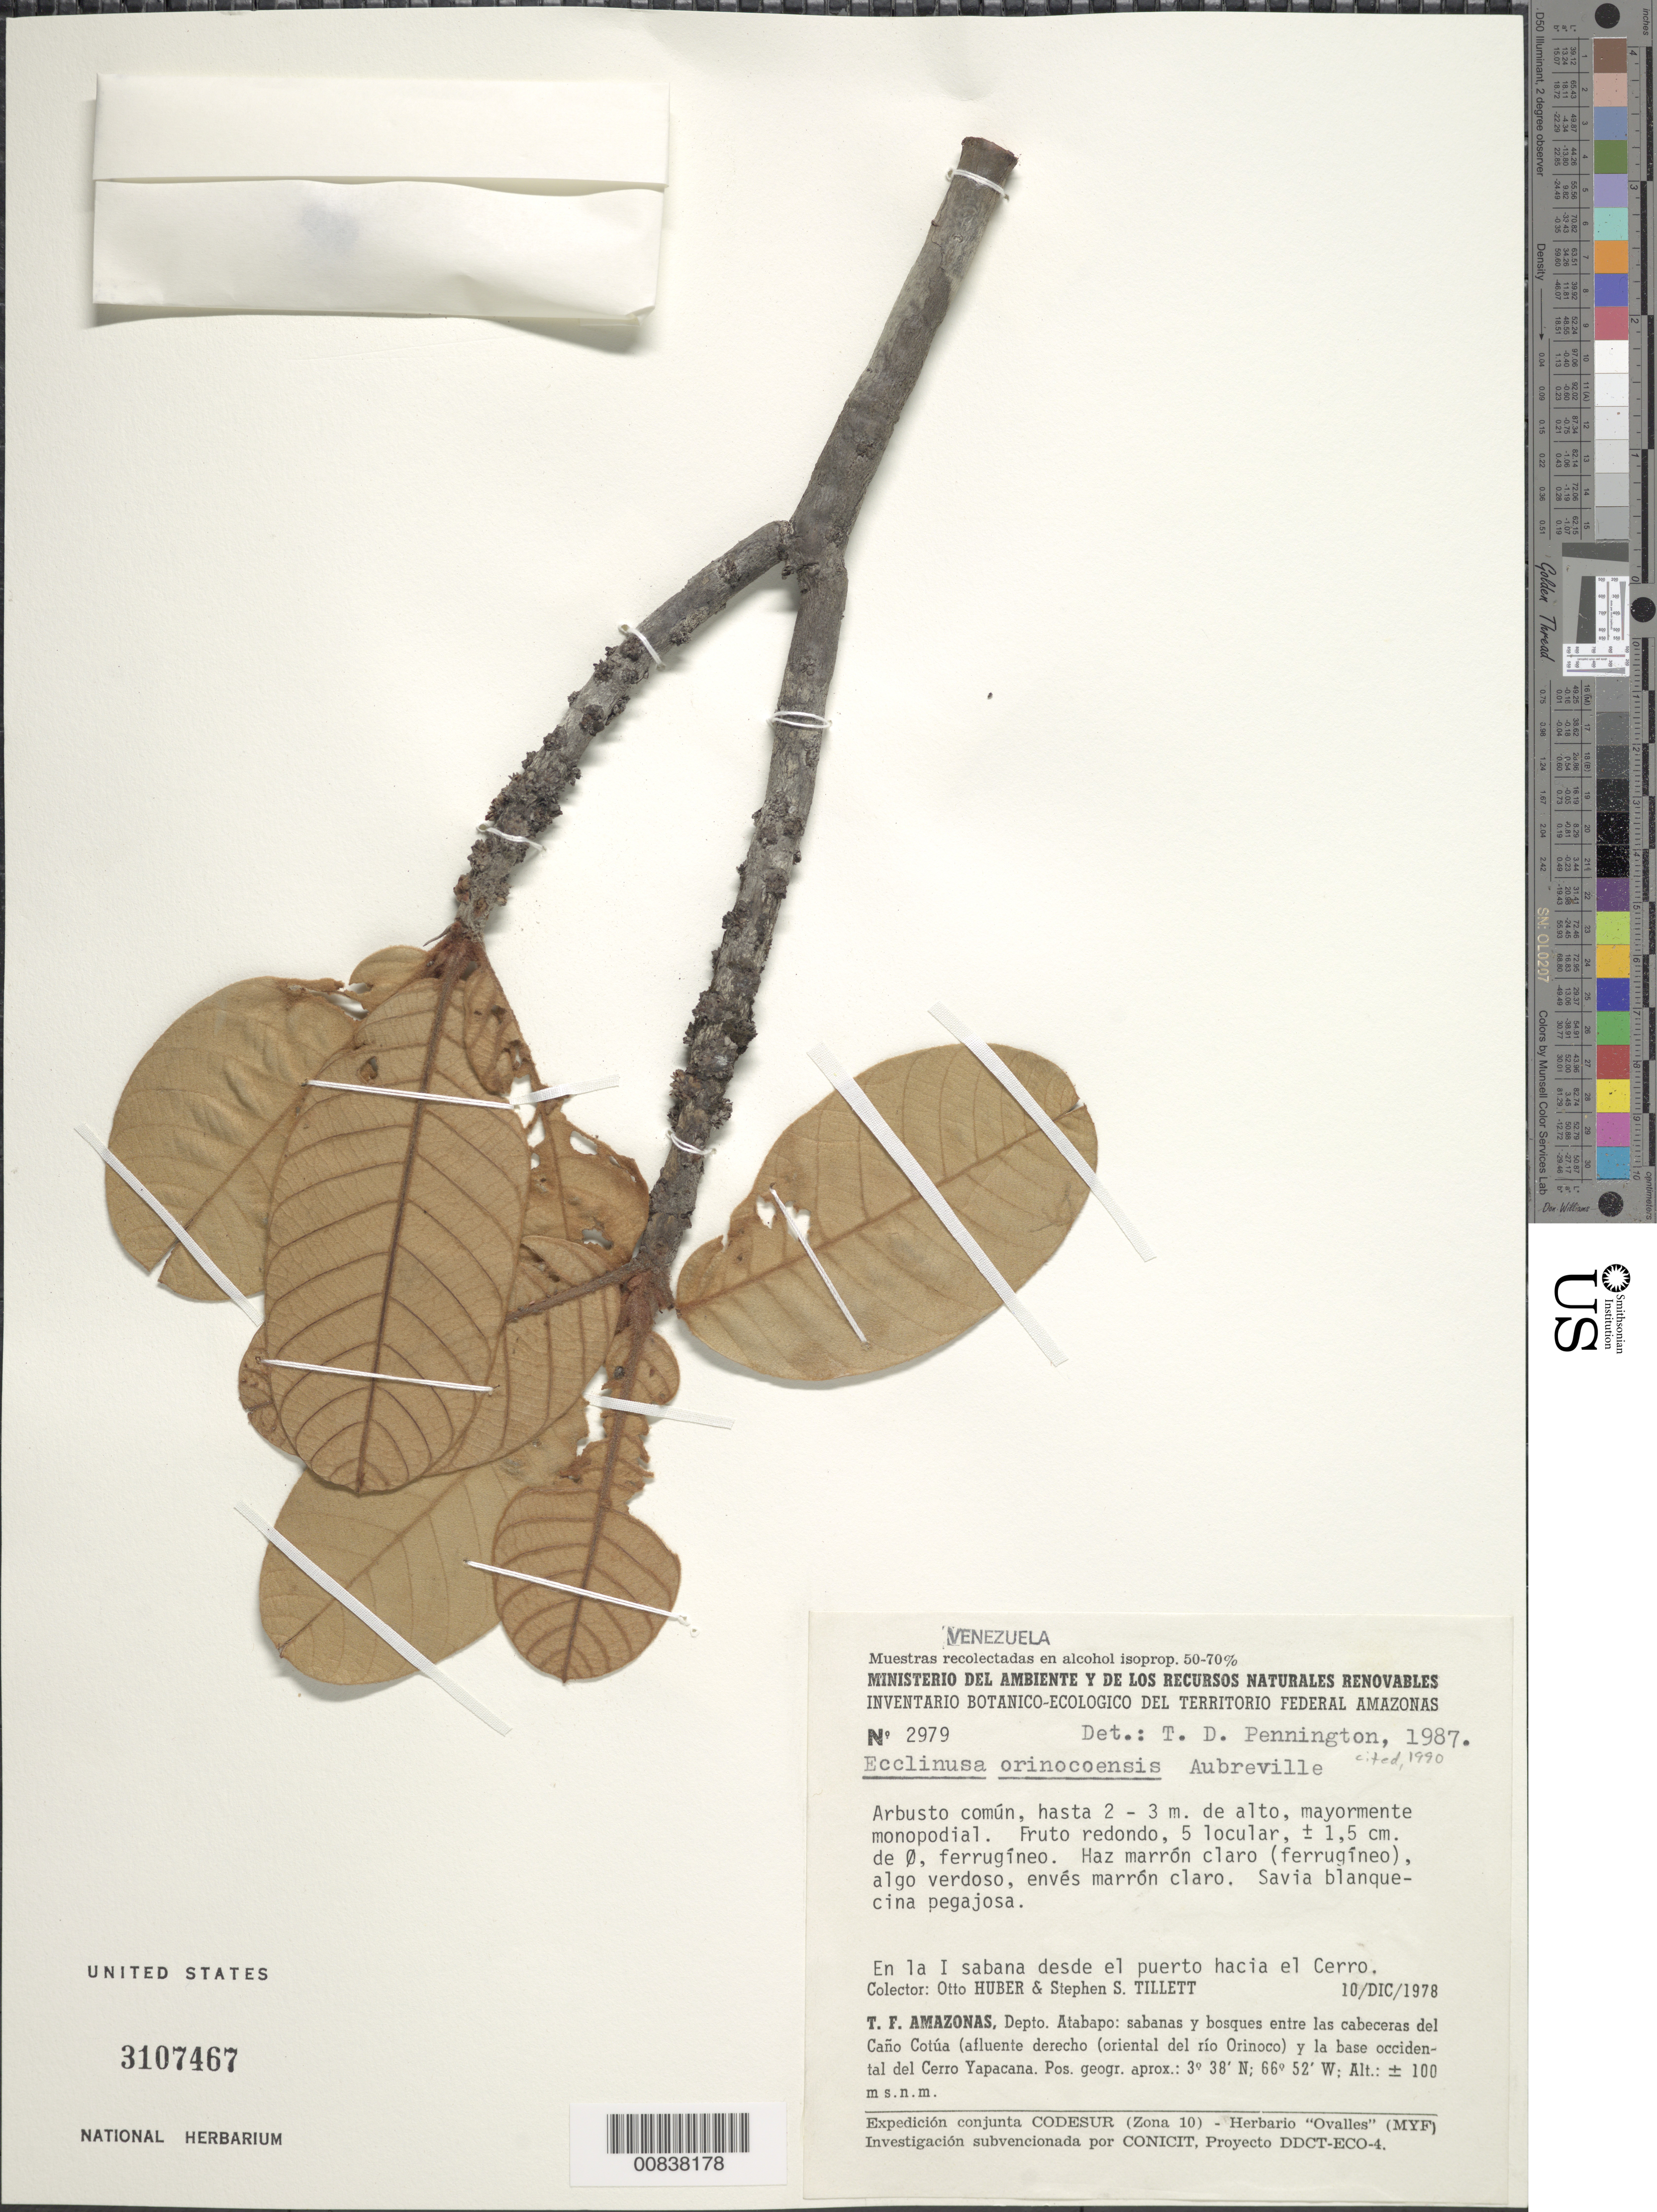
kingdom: Plantae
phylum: Tracheophyta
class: Magnoliopsida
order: Ericales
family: Sapotaceae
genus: Ecclinusa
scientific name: Ecclinusa orinocoensis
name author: Aubrév.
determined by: Pennington, T. D., (K)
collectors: O. Huber & S. S. Tillett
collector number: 2979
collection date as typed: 10-Dec-78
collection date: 1978-12-10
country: Venezuela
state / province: Amazonas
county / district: Atabapo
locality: Caño Cotúa to base of Cerro Yapacána; en la I sabana desde el puerto hacia el Cerro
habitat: Sabana; sabanas y bosques entre las cabeceras del cano y la base occidental del cerro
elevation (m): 100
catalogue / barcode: US 3107467